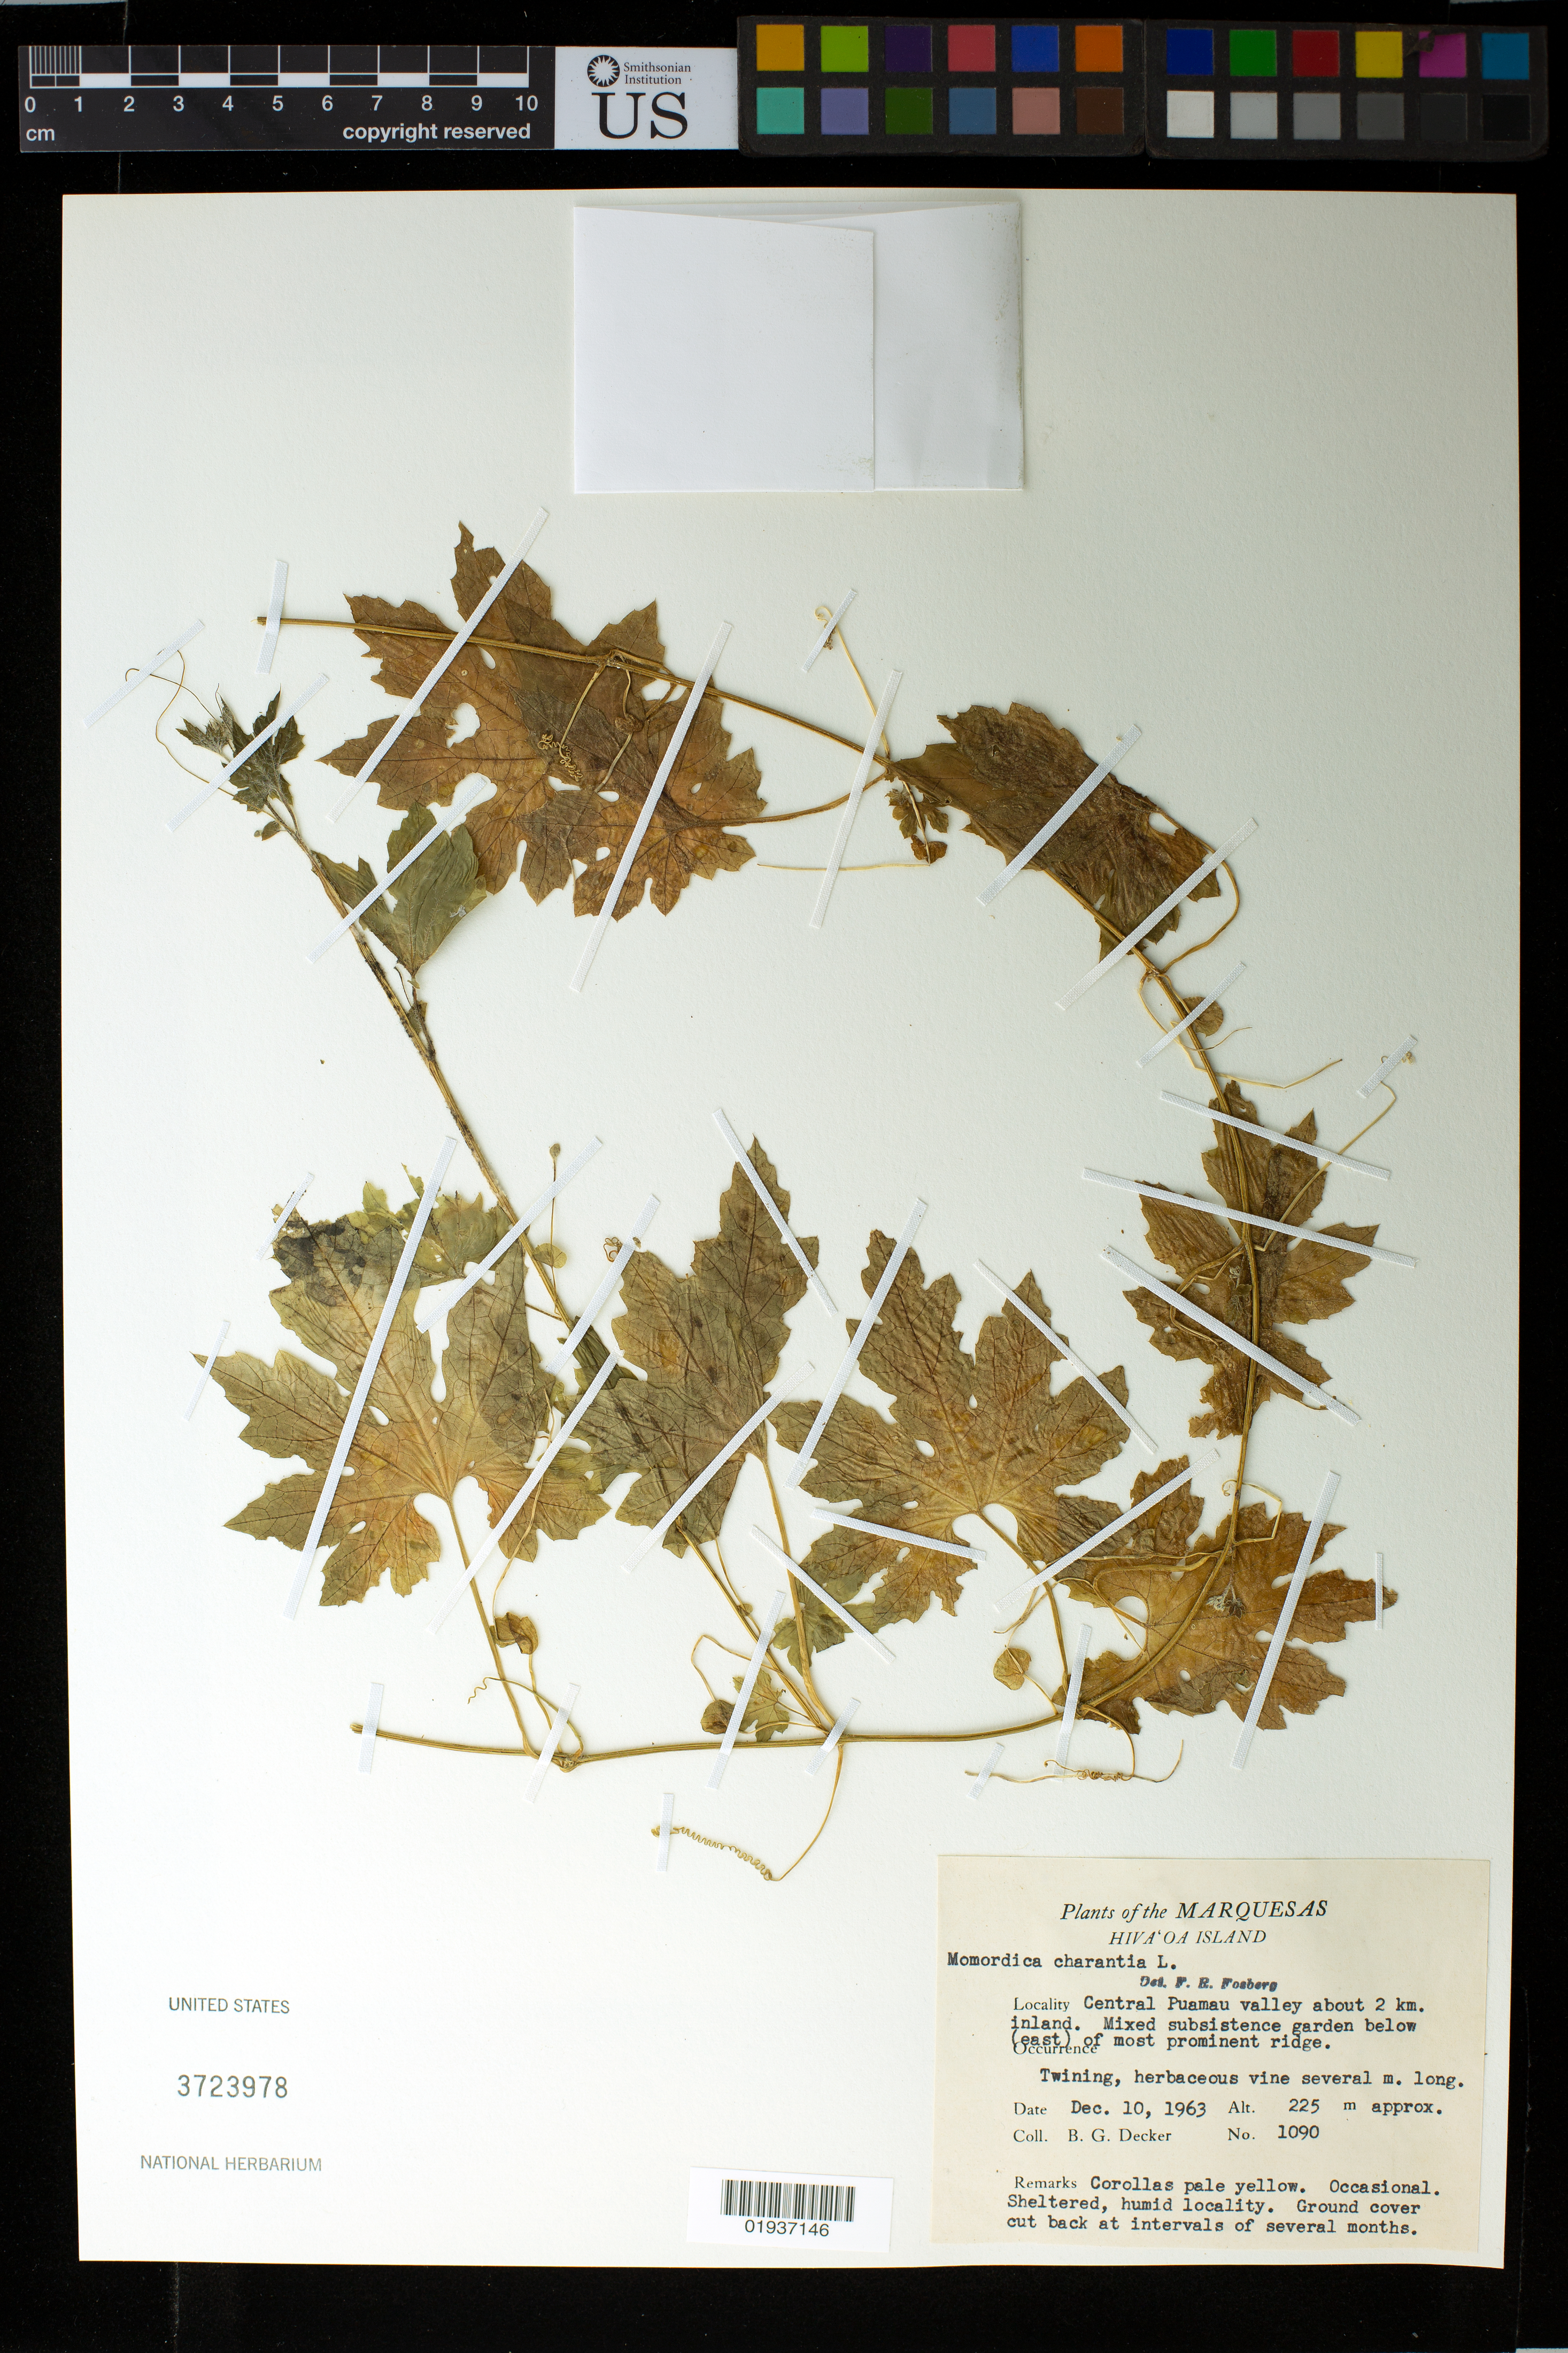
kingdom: Plantae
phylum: Tracheophyta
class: Magnoliopsida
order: Cucurbitales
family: Cucurbitaceae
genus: Momordica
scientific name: Momordica charantia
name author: L.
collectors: B. G. Decker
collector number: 1090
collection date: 1963-12-10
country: French Polynesia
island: Hiva Oa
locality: central Puamau Valley, about 2 km inland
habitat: Mixed subsistence garden below most prominent ridge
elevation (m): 225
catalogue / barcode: US 3723978